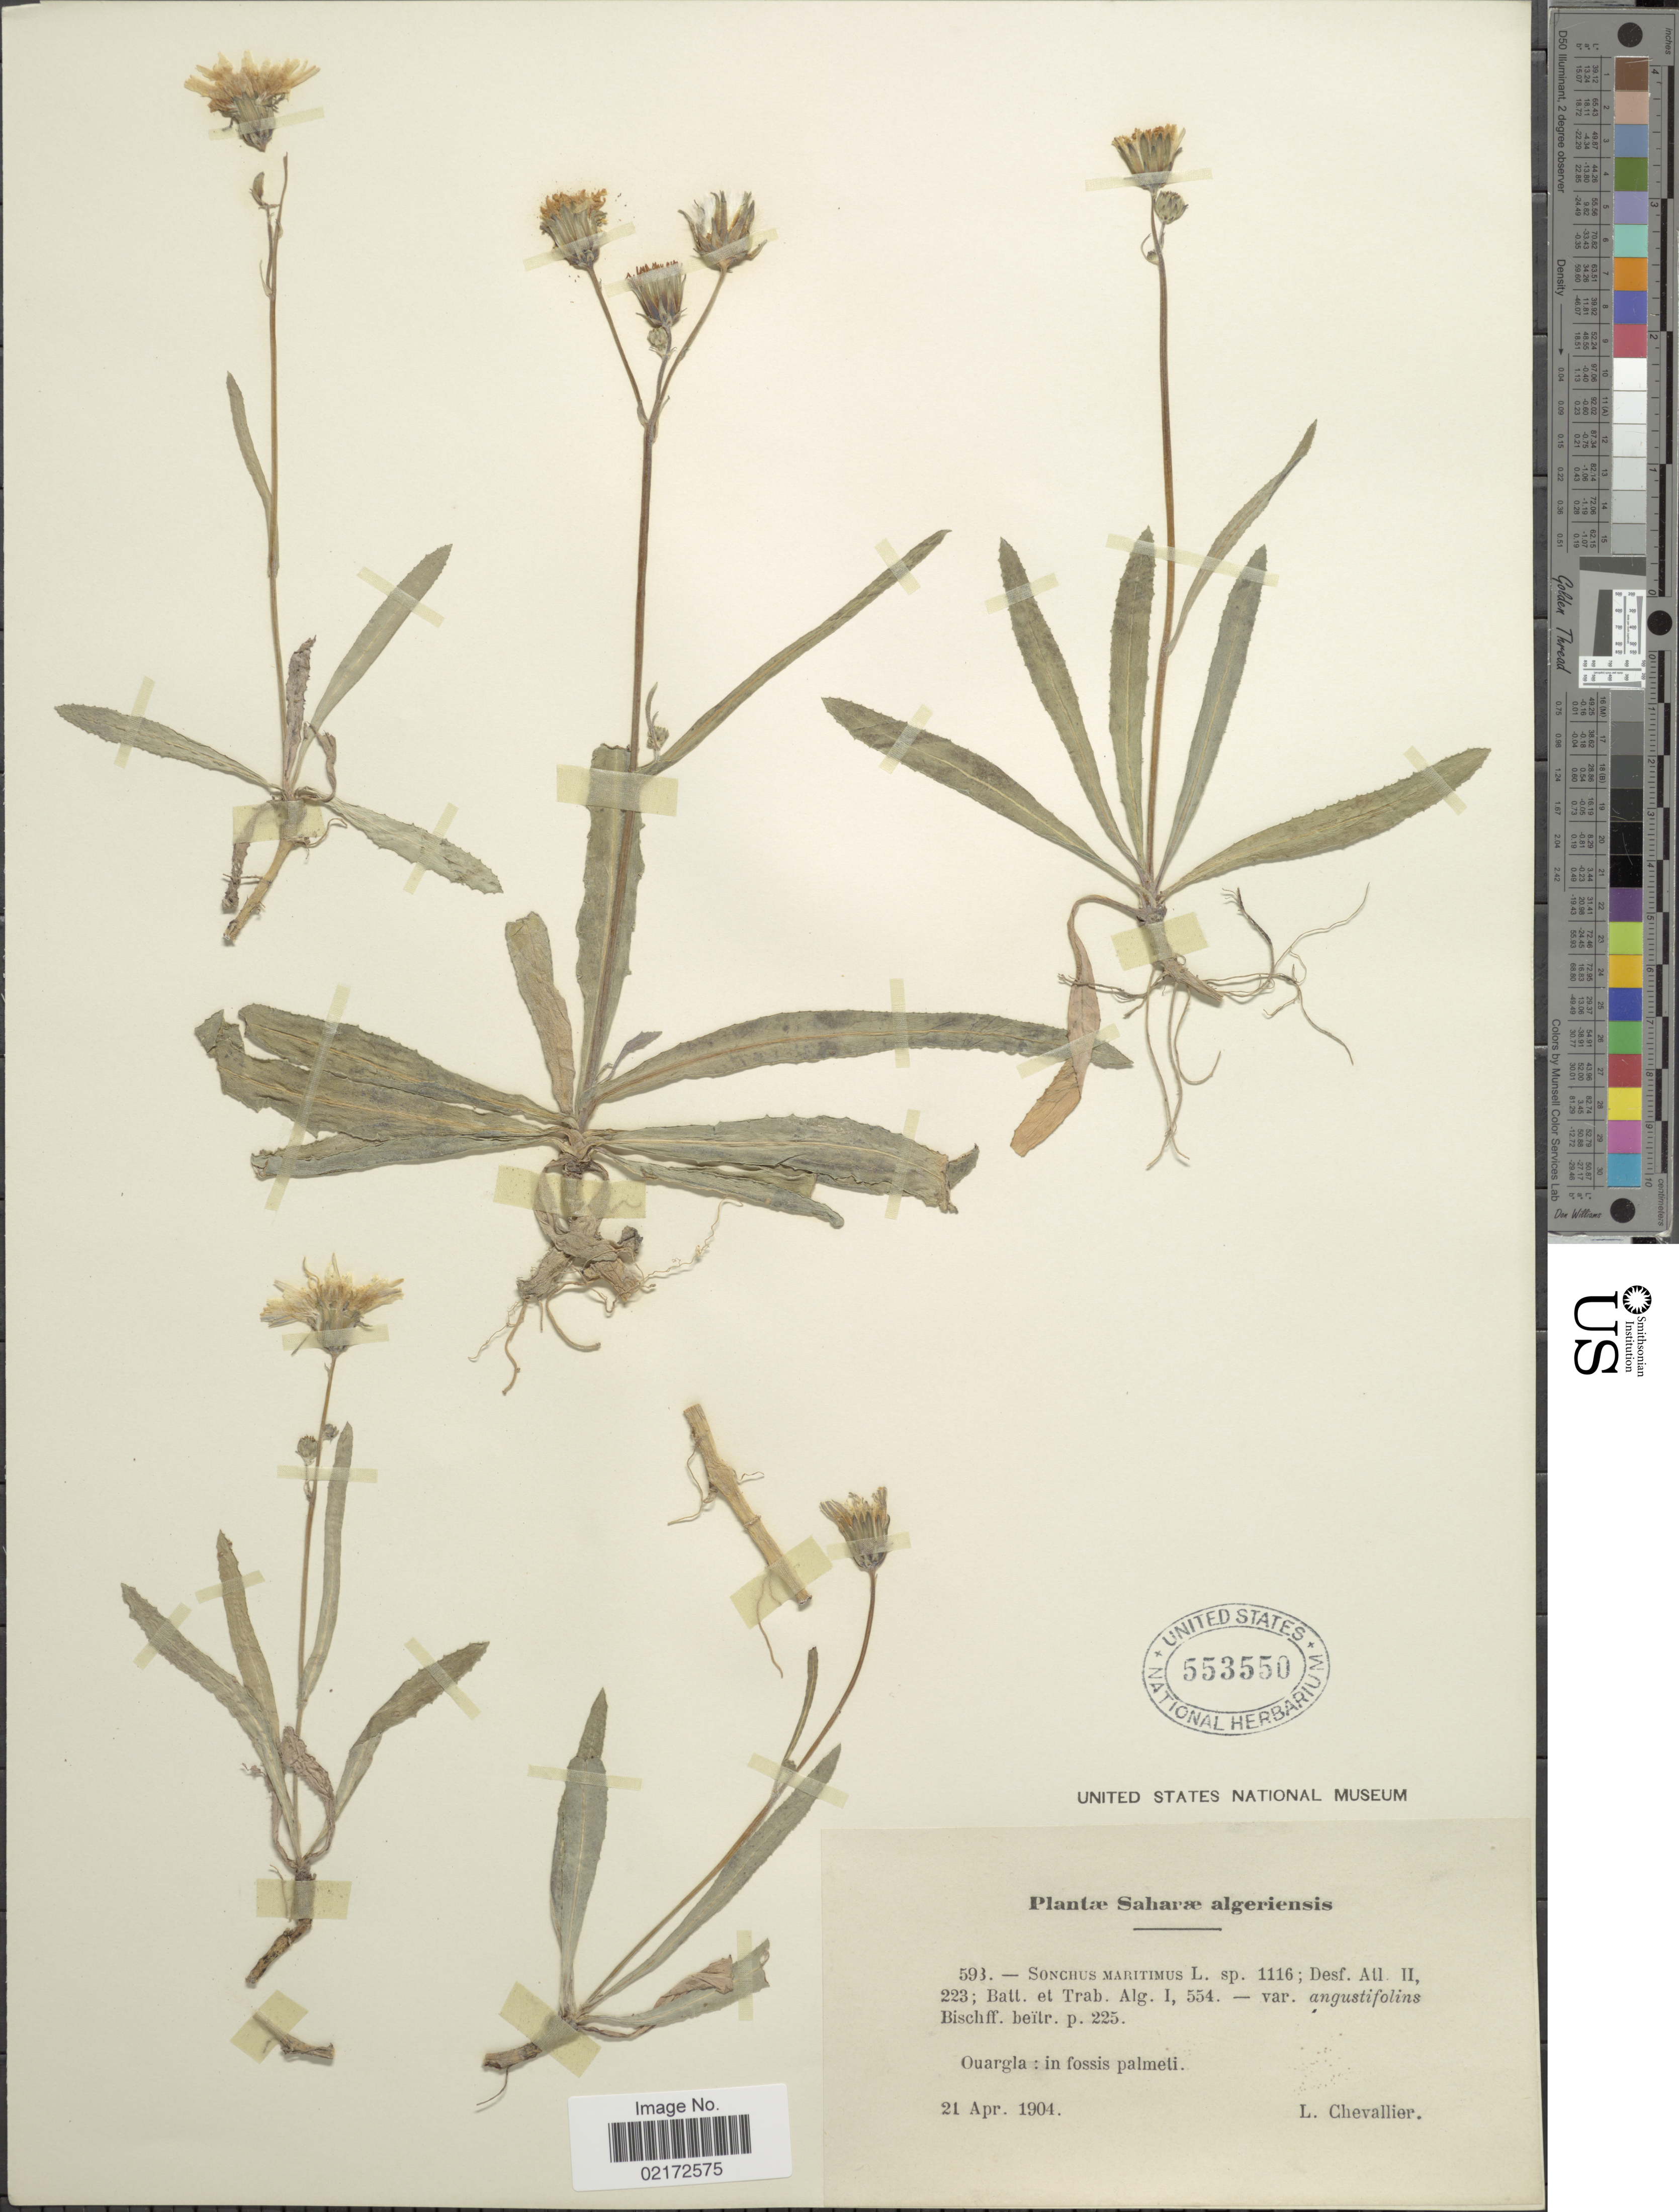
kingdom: Plantae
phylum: Tracheophyta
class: Magnoliopsida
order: Asterales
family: Asteraceae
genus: Sonchus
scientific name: Sonchus maritimus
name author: L.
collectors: L. Chevallier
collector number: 598*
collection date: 1904-04-21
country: Algeria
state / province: Ouargla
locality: Ouargla: in fossis palmeti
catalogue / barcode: US 553550